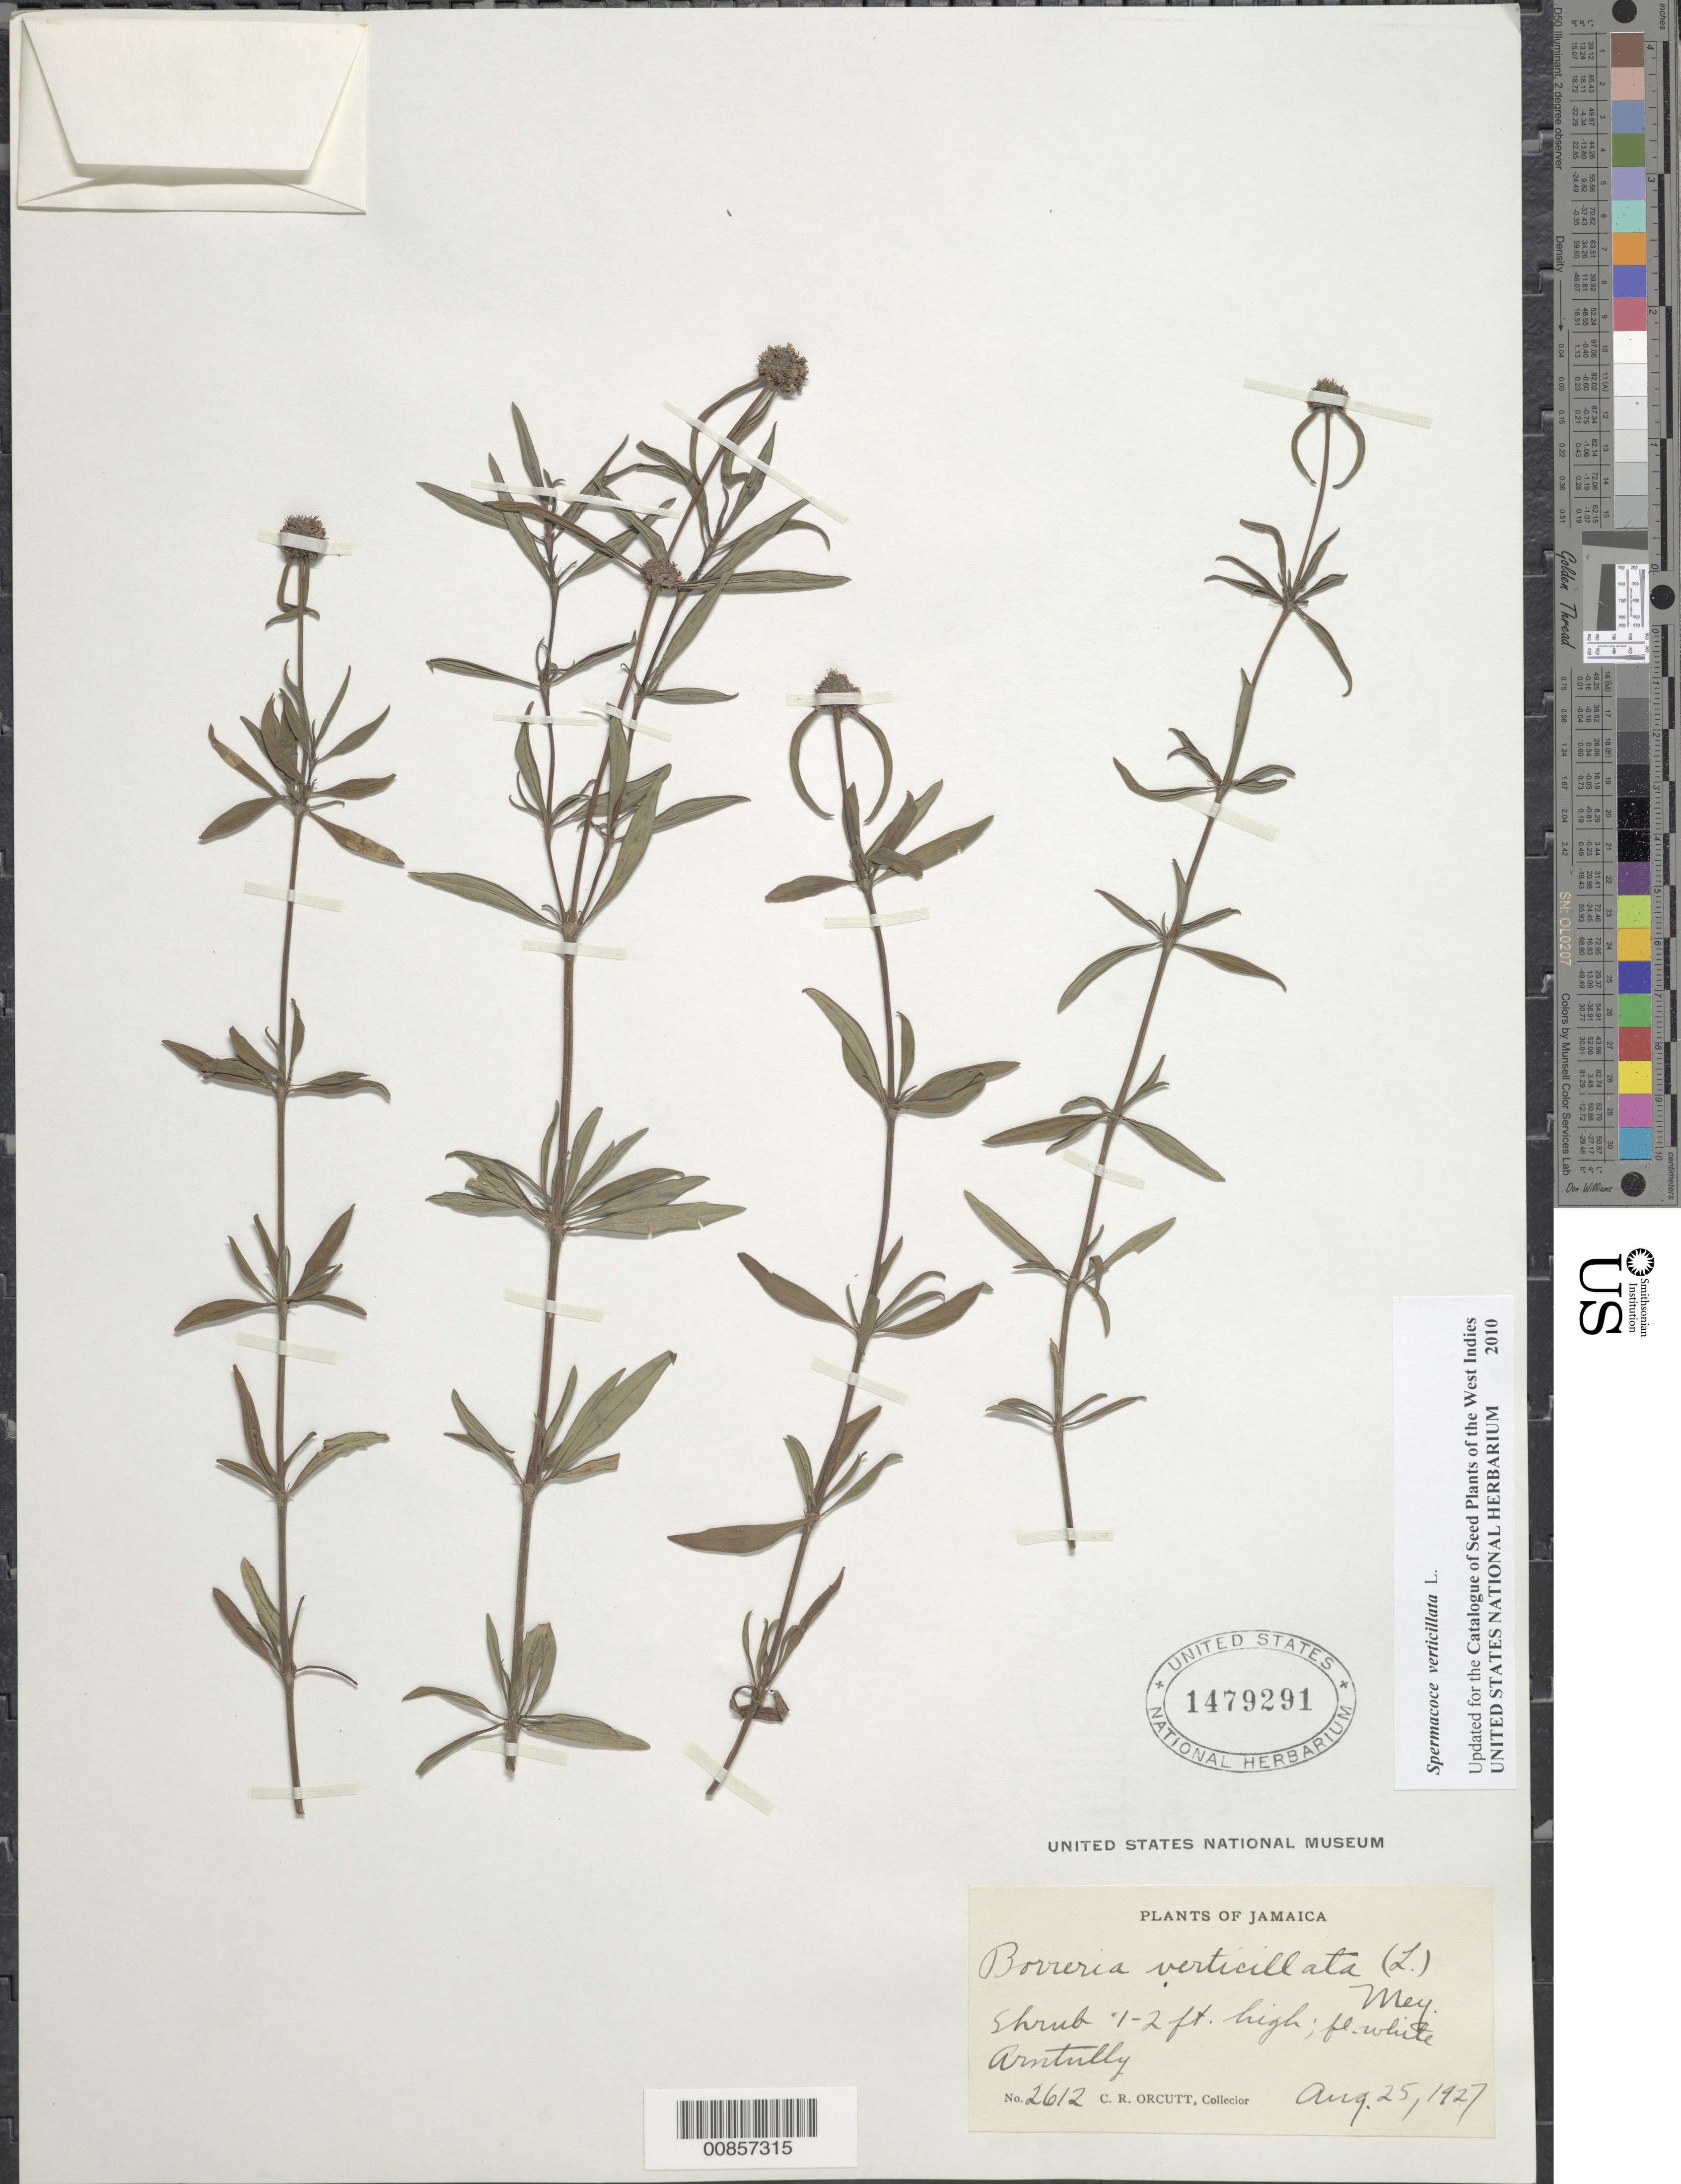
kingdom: Plantae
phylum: Tracheophyta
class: Magnoliopsida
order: Gentianales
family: Rubiaceae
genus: Spermacoce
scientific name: Spermacoce verticillata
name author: L.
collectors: C. R. Orcutt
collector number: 2612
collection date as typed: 25 Aug 1927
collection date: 1927-08-25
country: Jamaica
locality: Arntully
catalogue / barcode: US 1479291